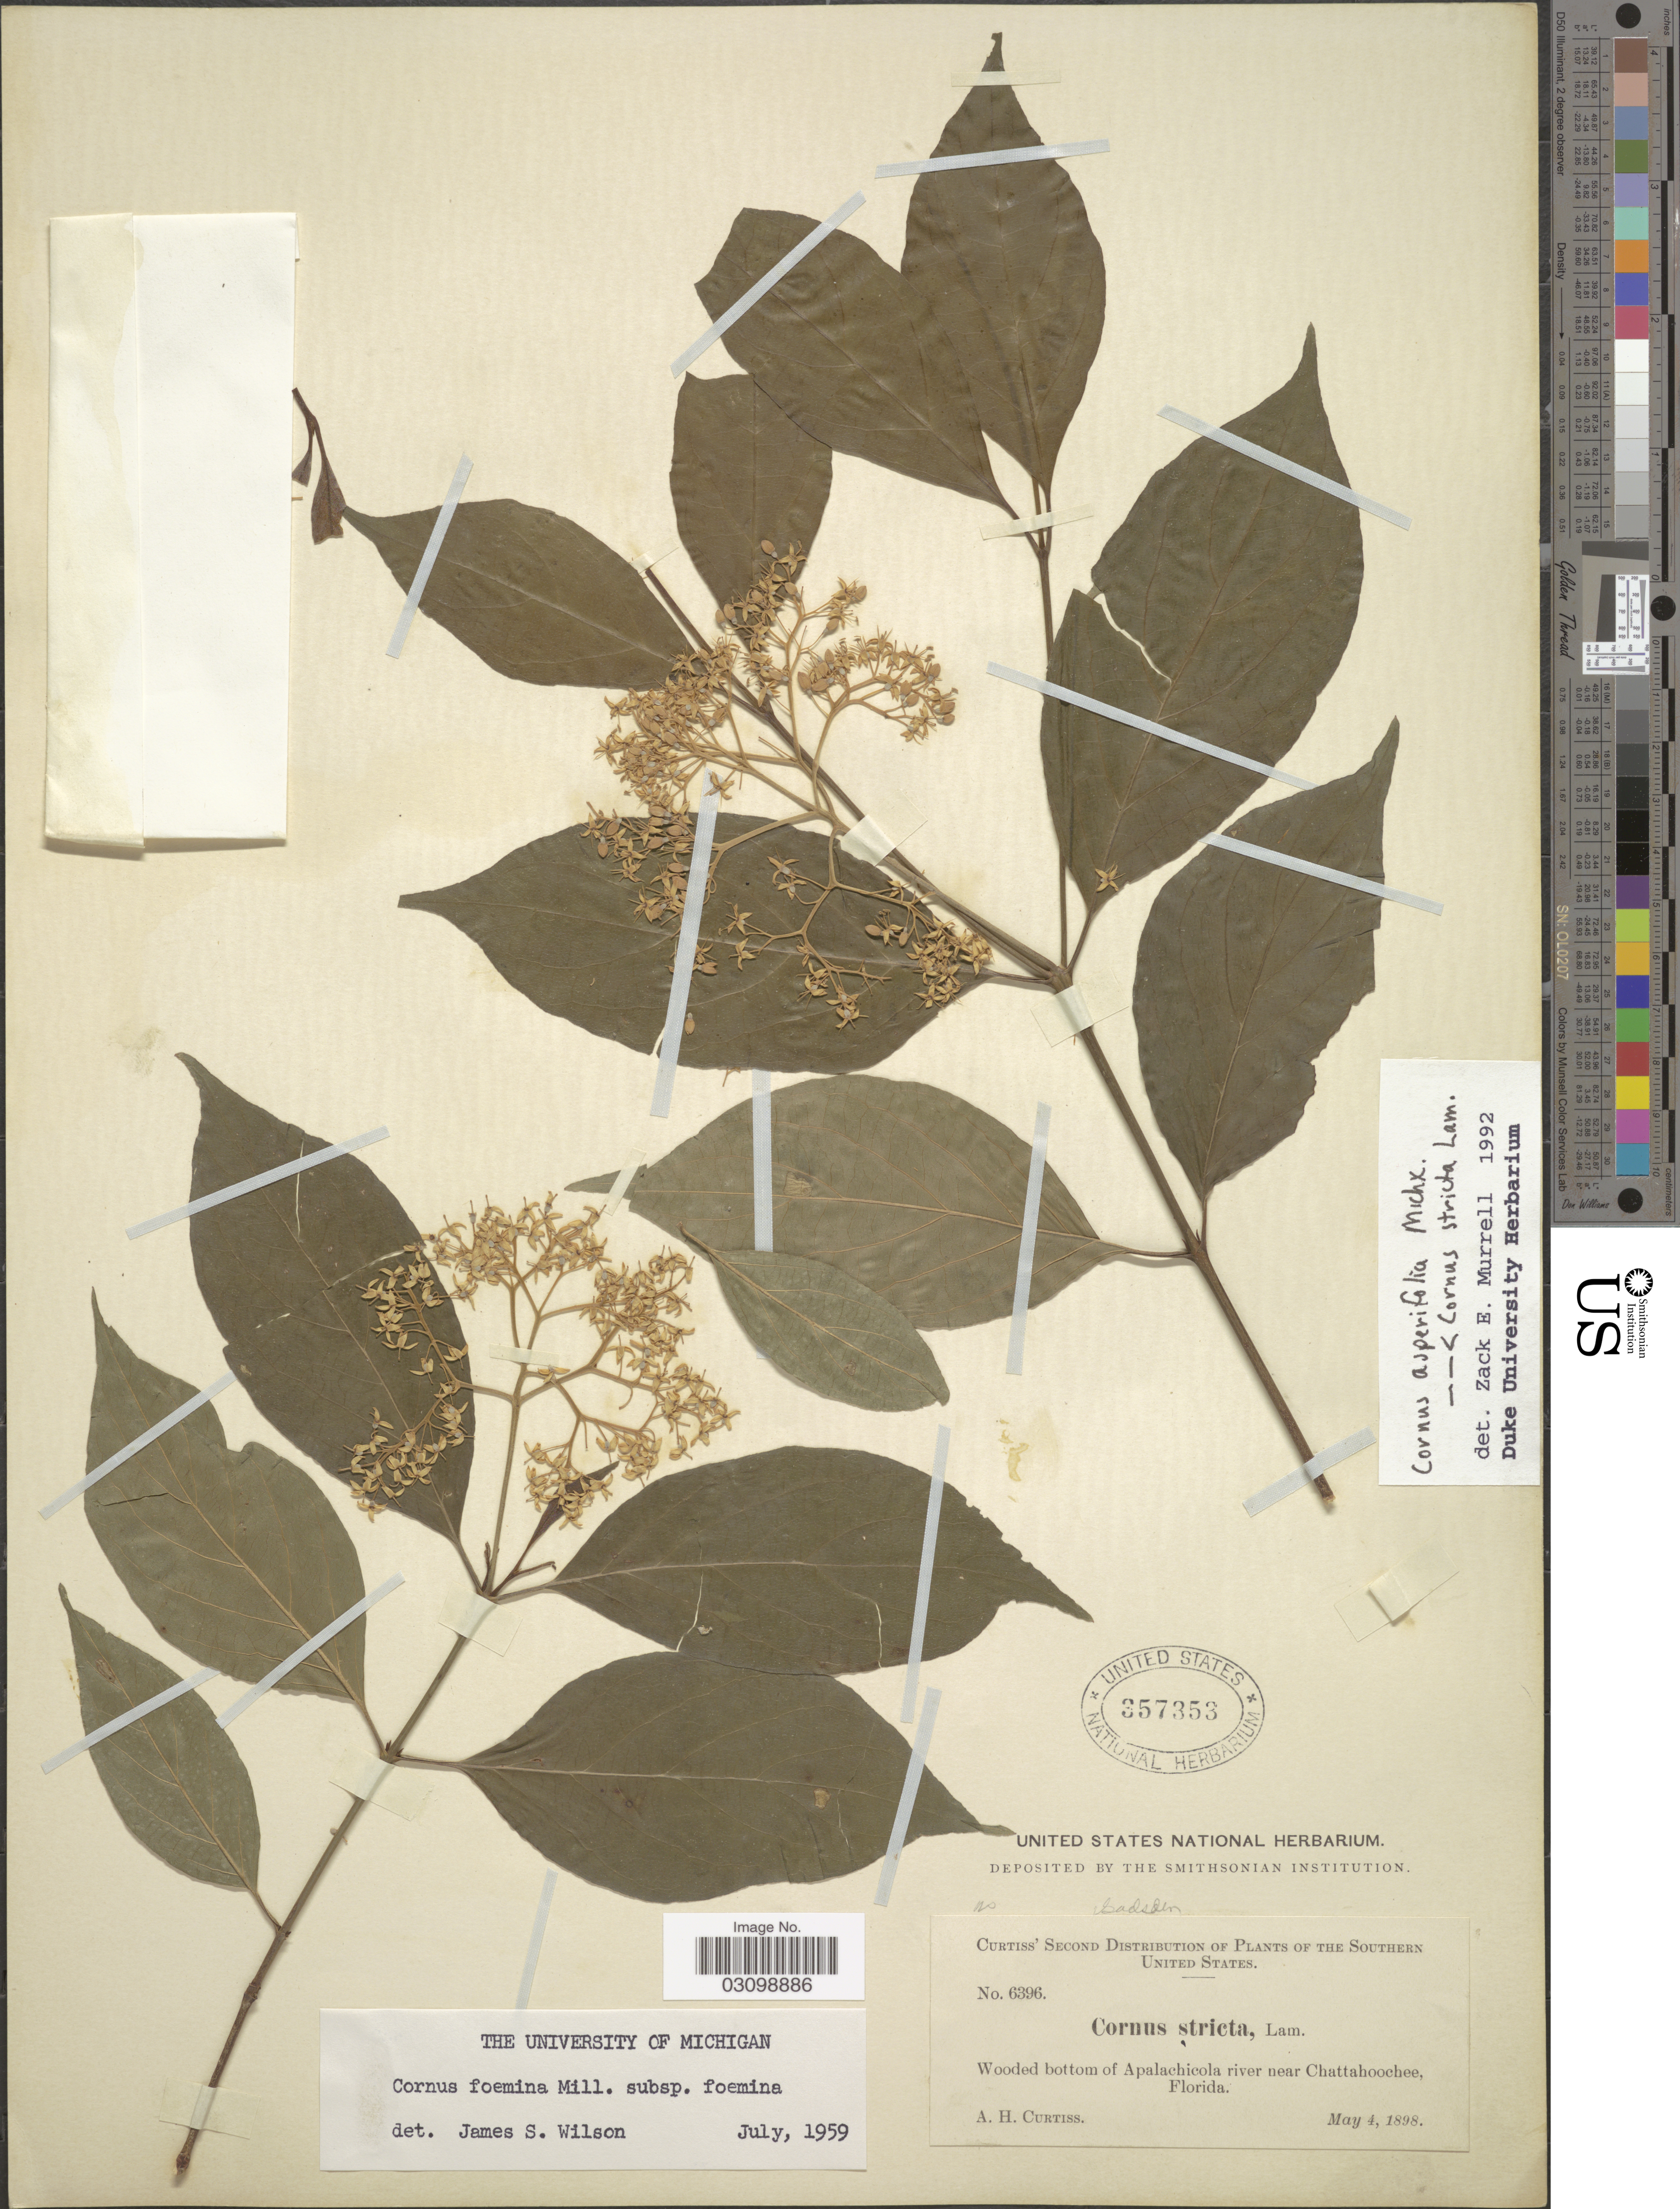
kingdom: Plantae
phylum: Tracheophyta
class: Magnoliopsida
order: Cornales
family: Cornaceae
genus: Cornus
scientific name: Cornus asperifolia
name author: Michx.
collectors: A. H. Curtiss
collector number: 6396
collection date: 1898-05-04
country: United States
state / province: Florida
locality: The Southern United States, Wooded bottom of Apalachicola river near Chattahoochee.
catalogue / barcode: US 357353